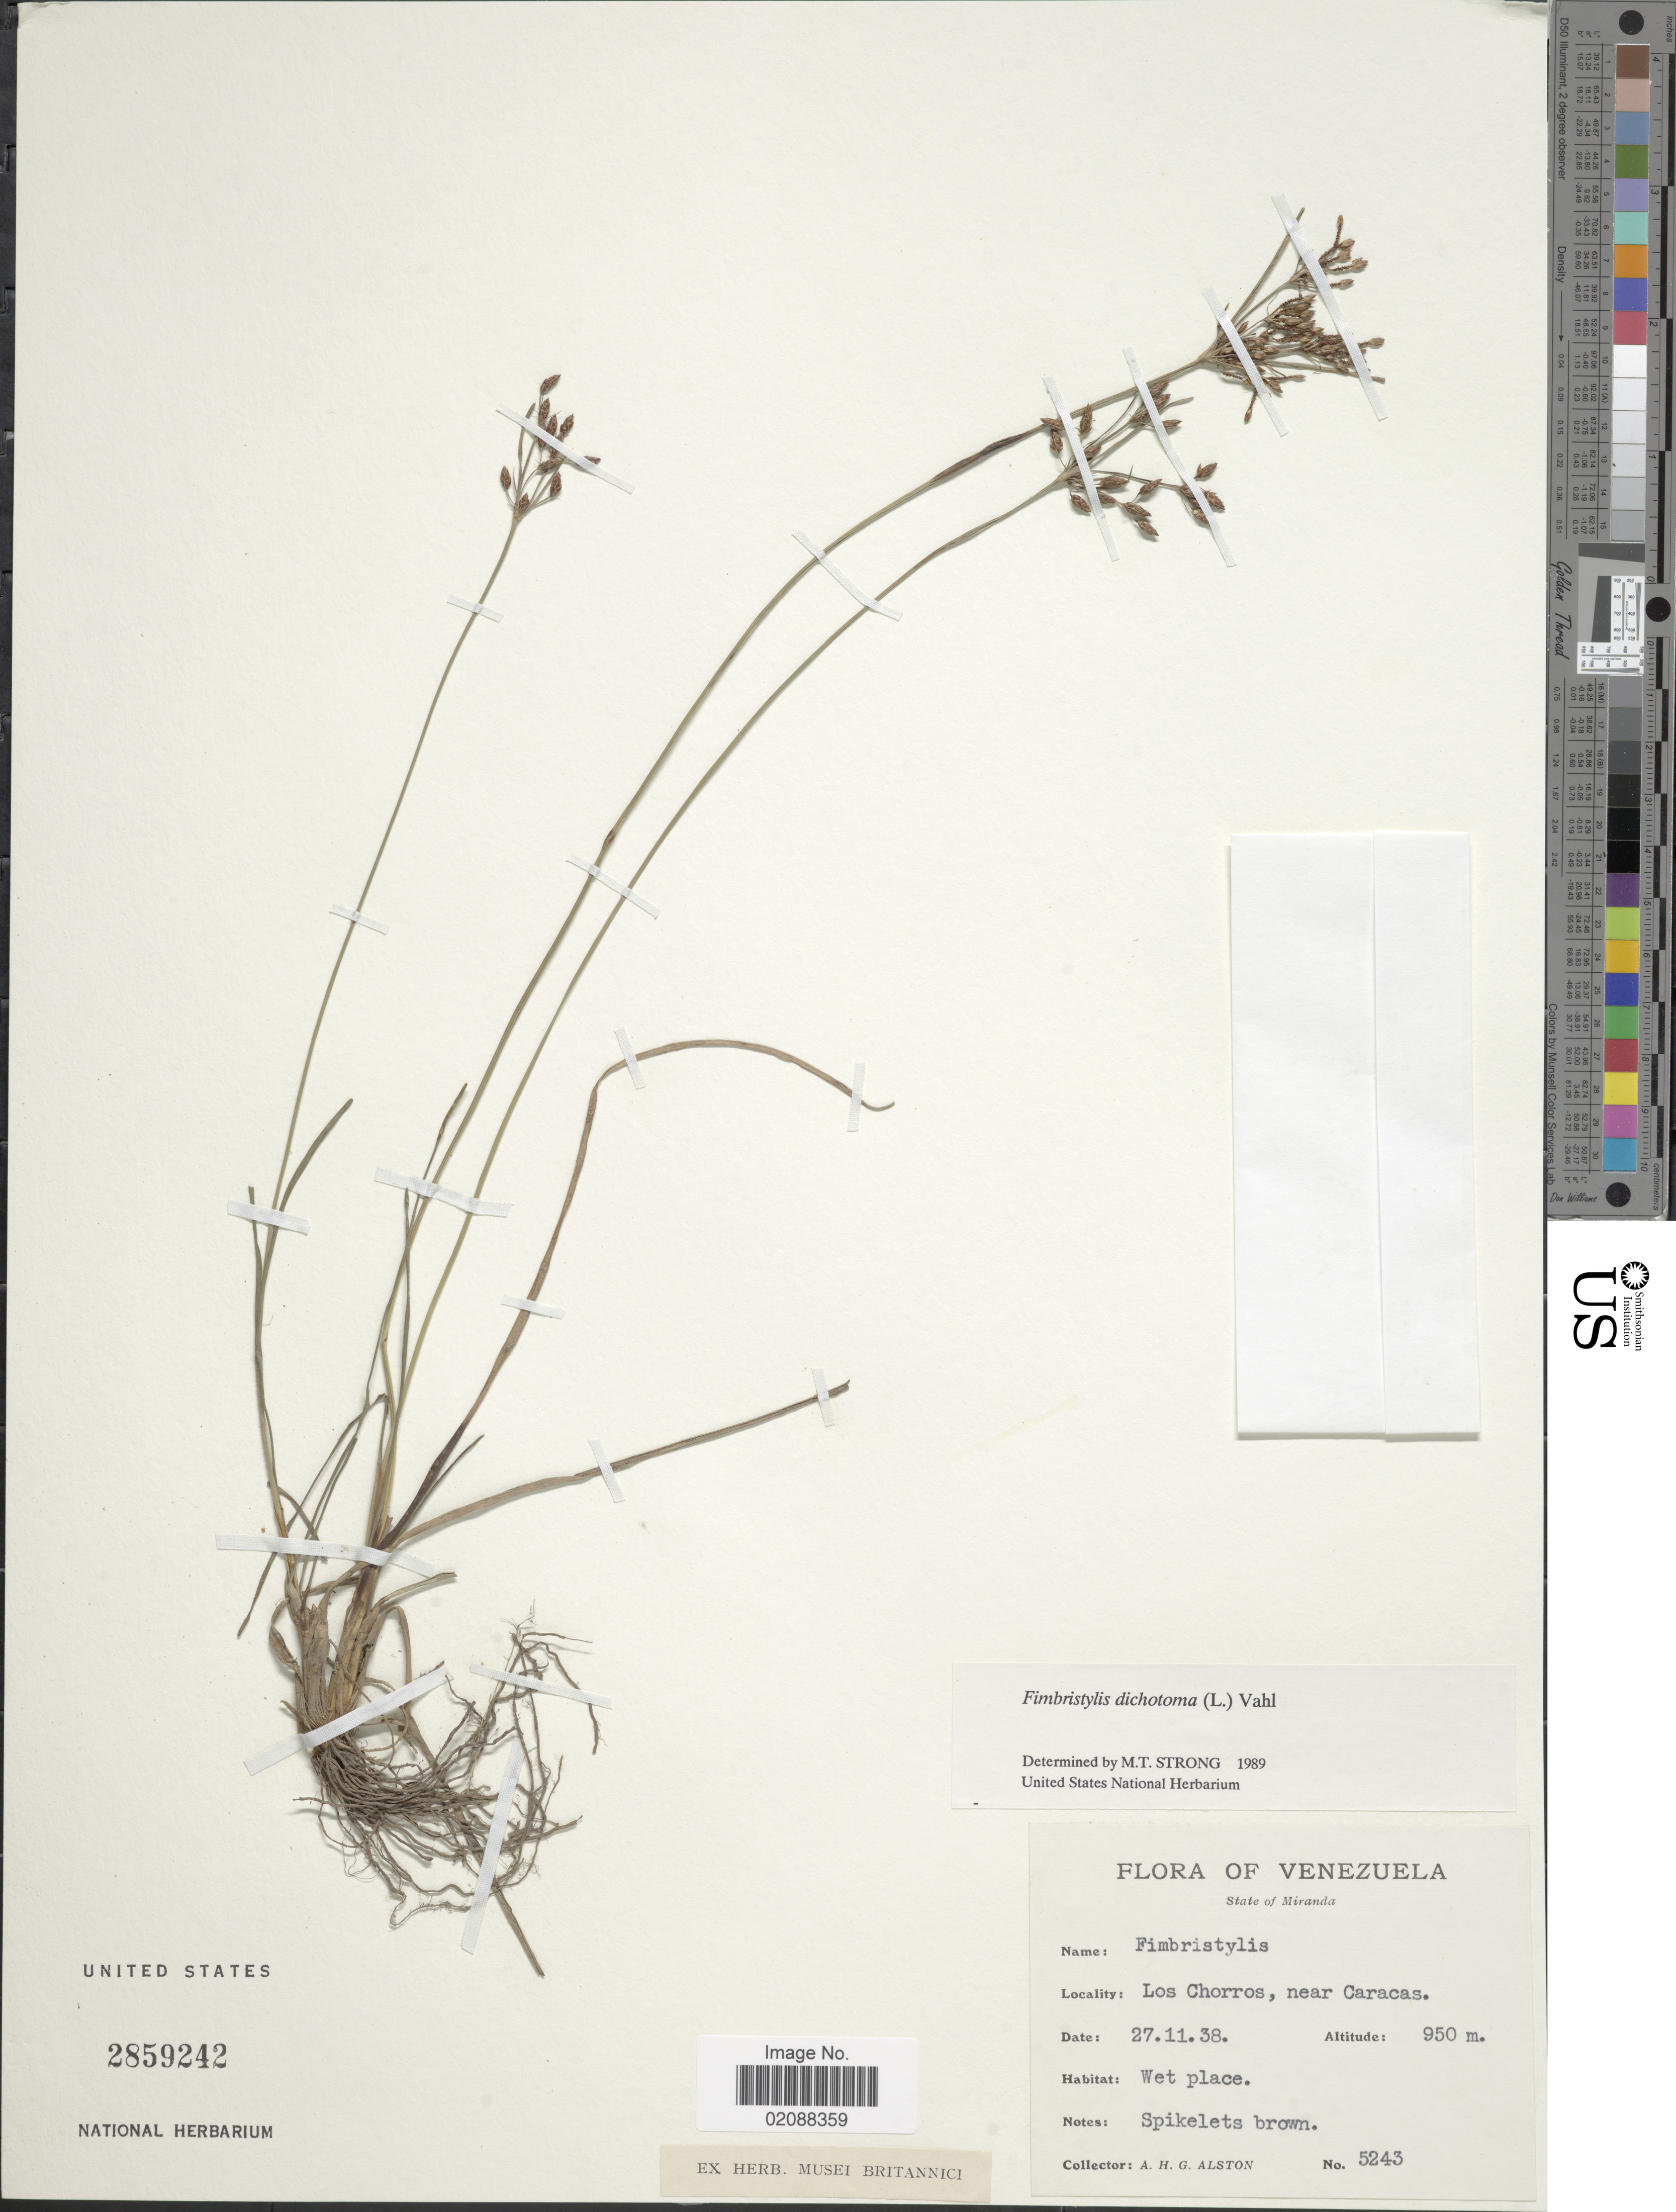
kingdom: Plantae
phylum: Tracheophyta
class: Liliopsida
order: Poales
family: Cyperaceae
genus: Fimbristylis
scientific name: Fimbristylis dichotoma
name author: (L.) Vahl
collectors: A. H. Alston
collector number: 5243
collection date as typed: Transcribed d/m/y: 27/11/38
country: Venezuela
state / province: Miranda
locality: Los Chorros, near Caracas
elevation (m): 950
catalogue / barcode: US 2859242